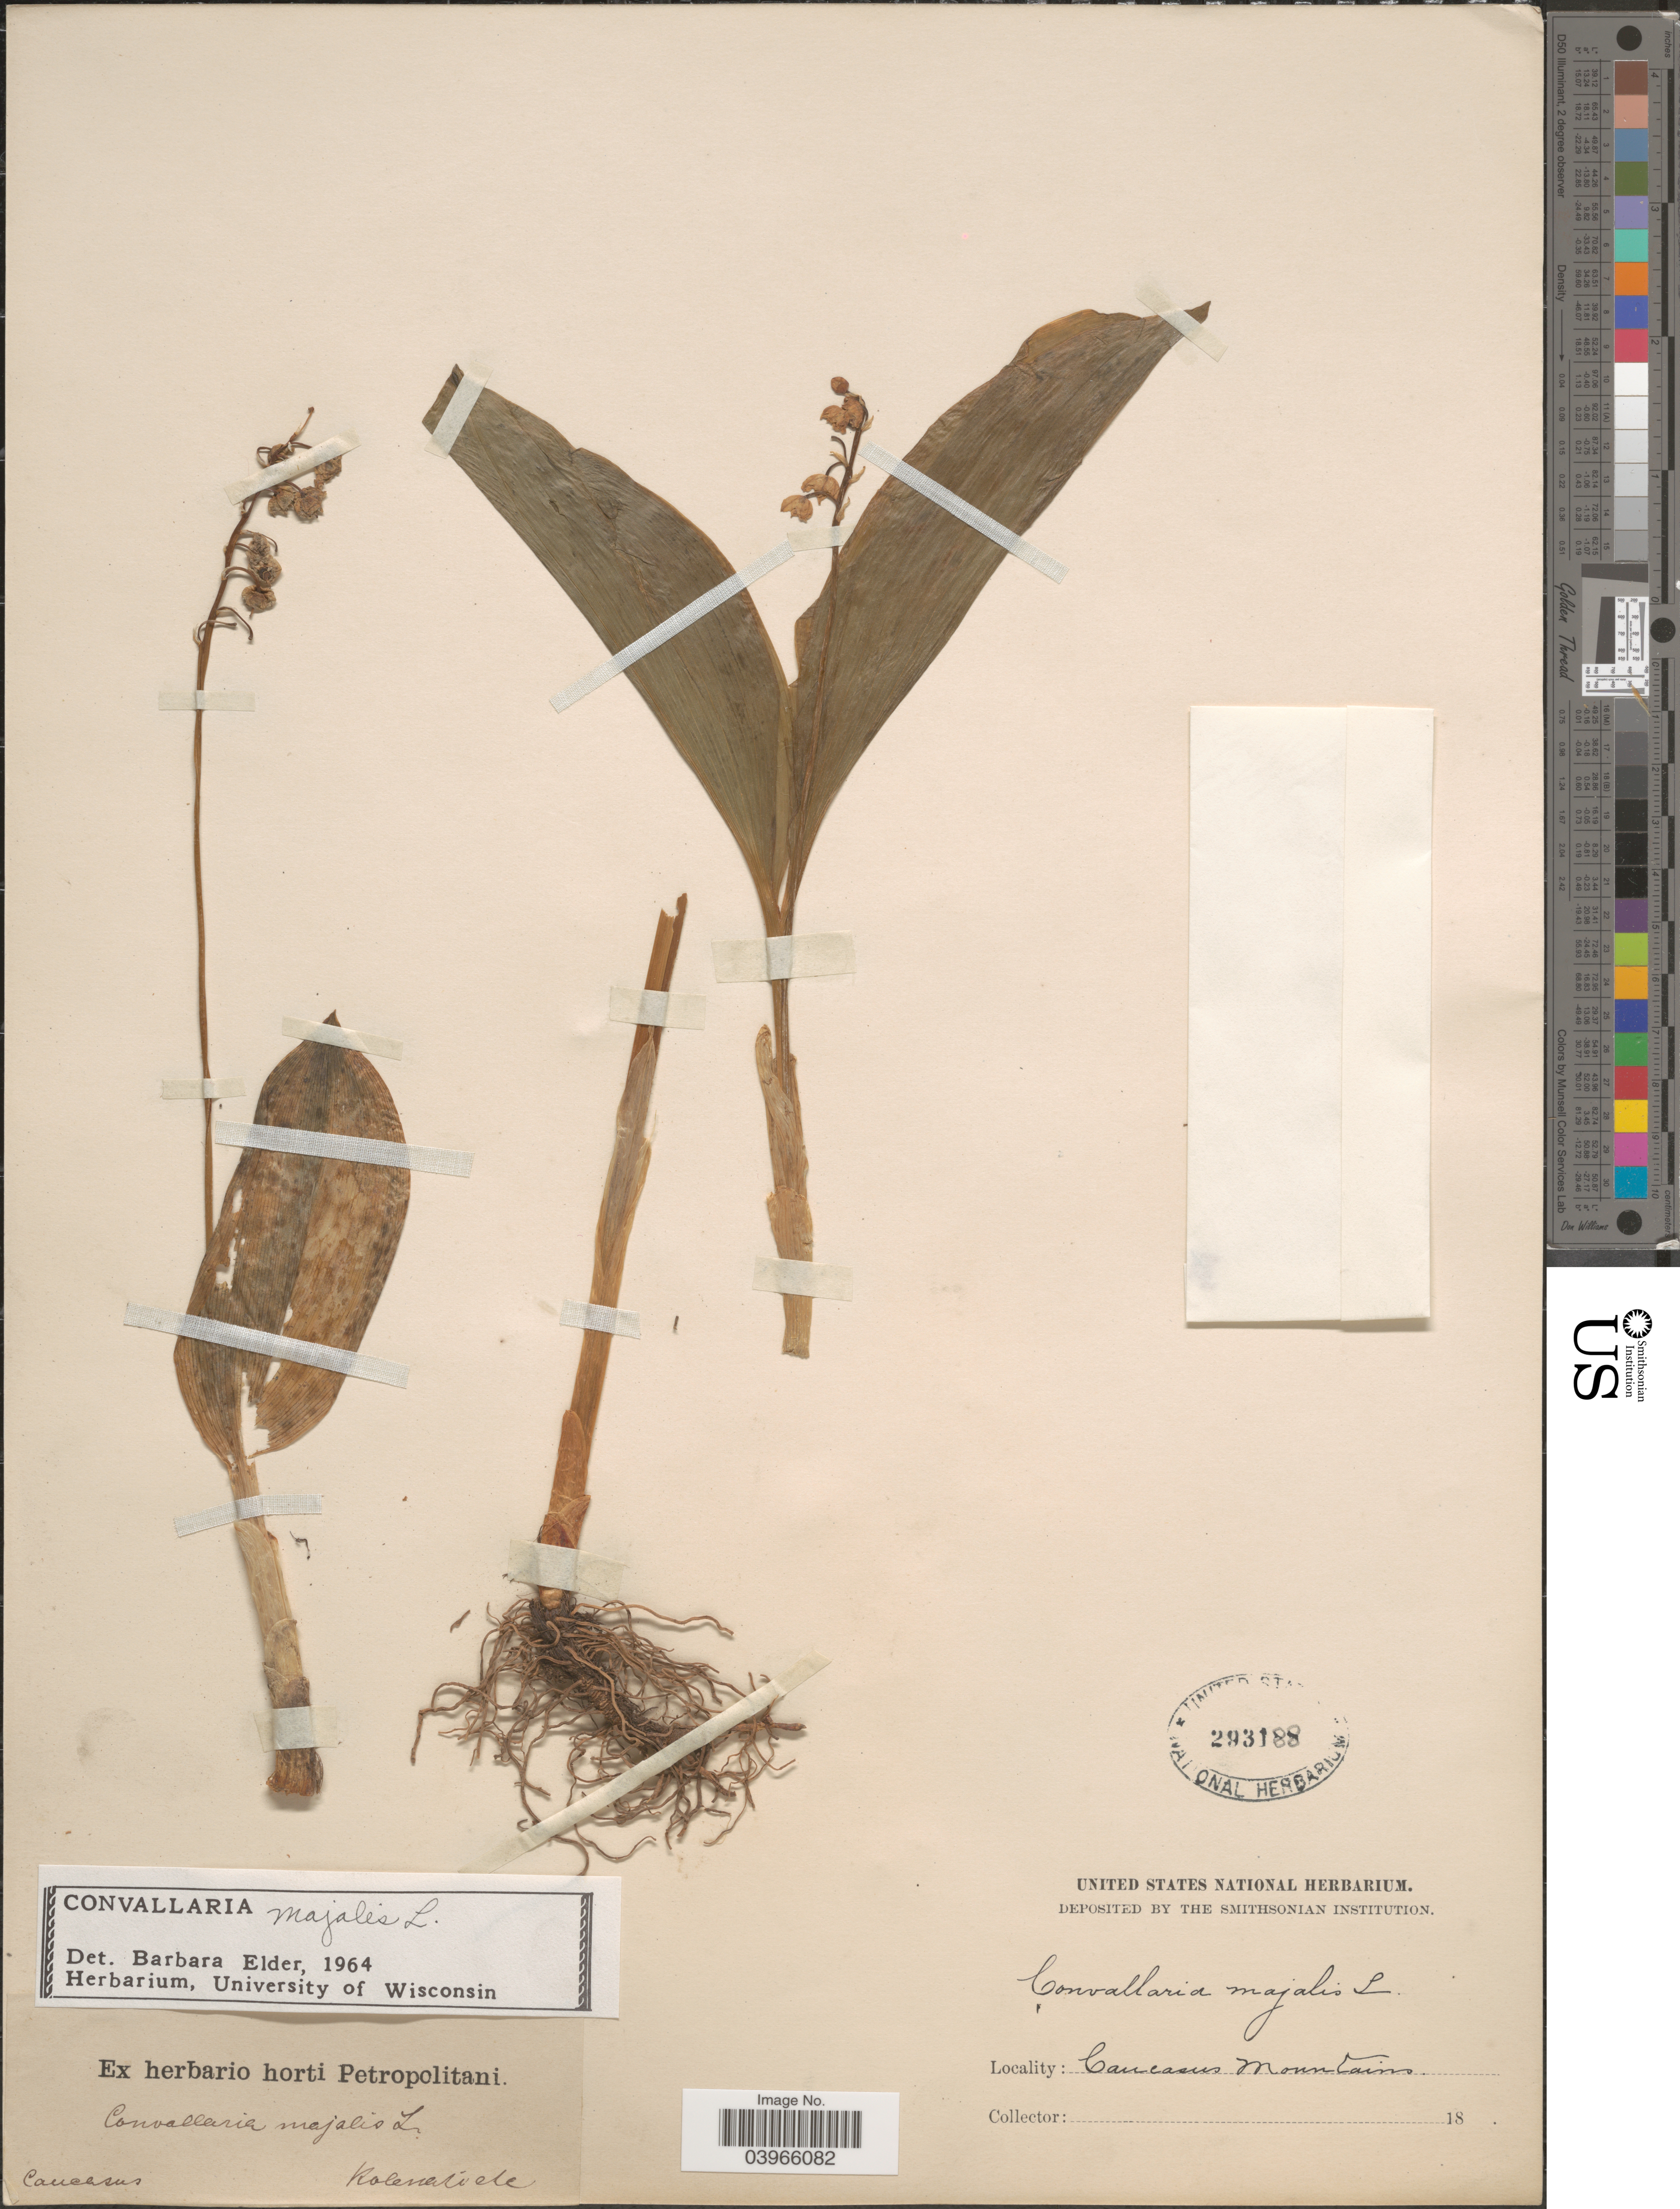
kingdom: Plantae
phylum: Tracheophyta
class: Liliopsida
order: Asparagales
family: Asparagaceae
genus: Convallaria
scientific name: Convallaria majalis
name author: L.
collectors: Kolenati, --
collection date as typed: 18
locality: Caucasus. Caucasus Mountains.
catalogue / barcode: US 293188